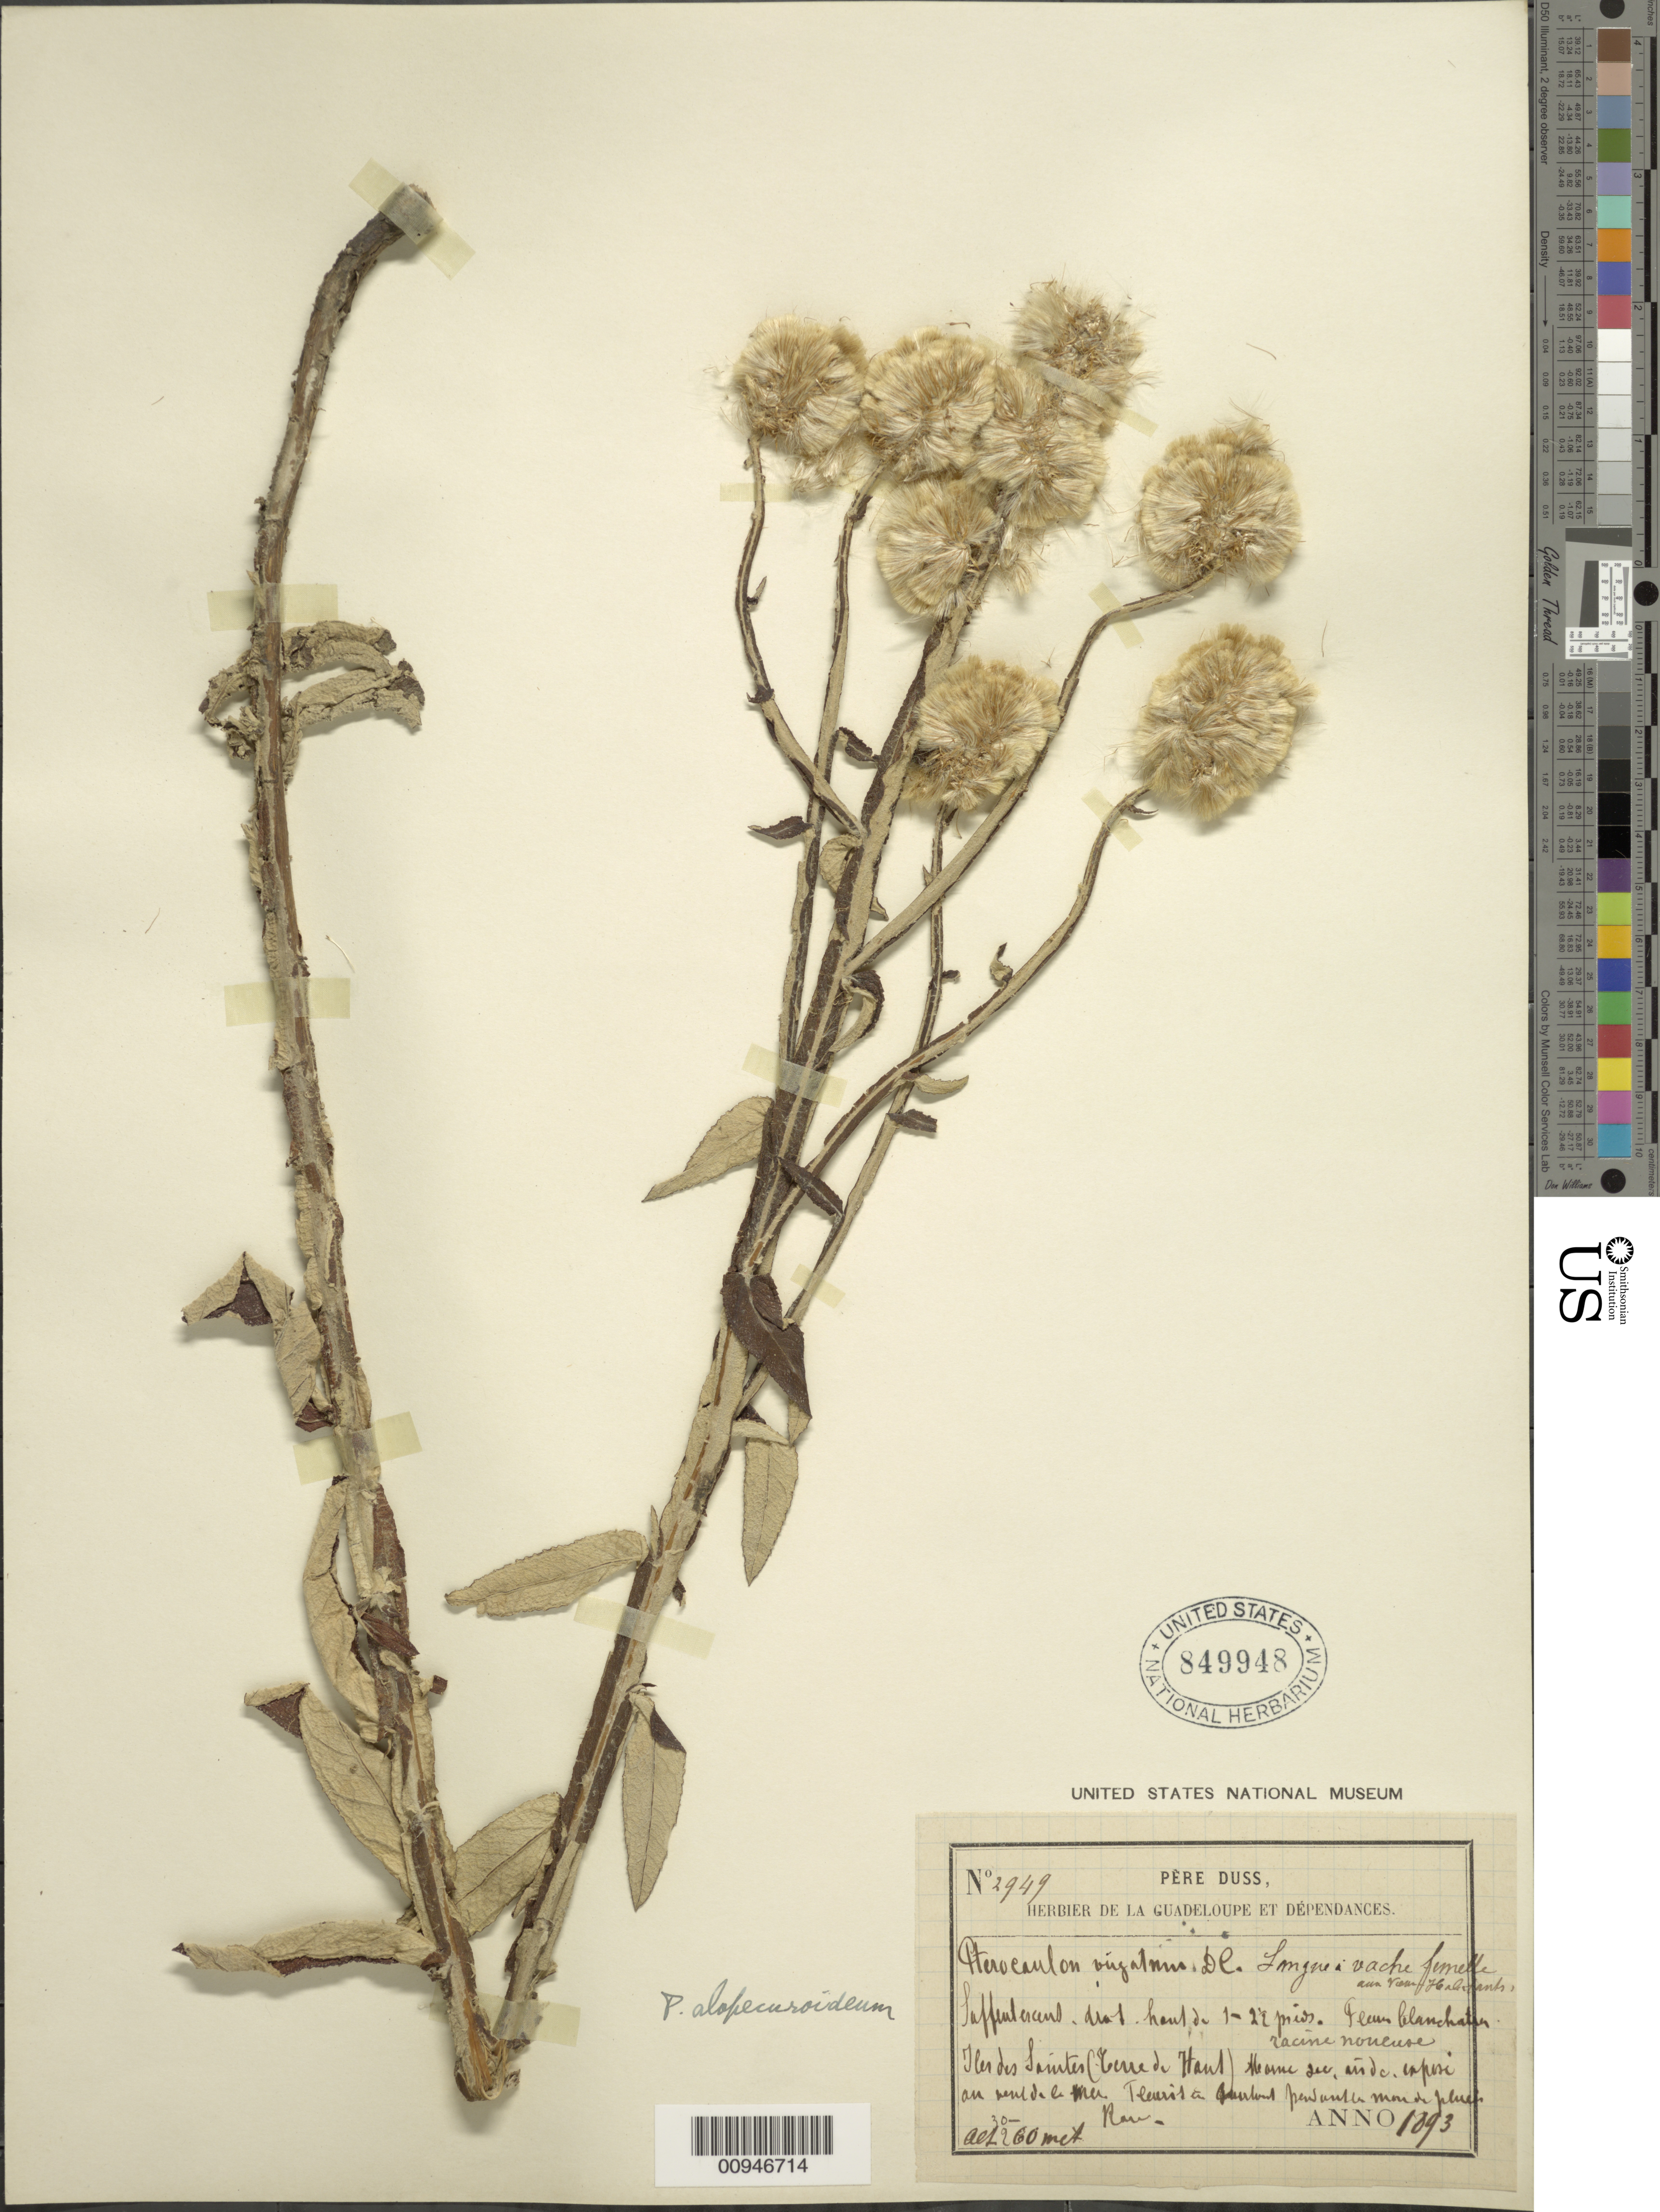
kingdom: Plantae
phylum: Tracheophyta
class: Magnoliopsida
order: Asterales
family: Asteraceae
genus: Pterocaulon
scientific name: Pterocaulon alopecuroides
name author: (Lam.) DC.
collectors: Père Duss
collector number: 2949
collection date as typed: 1893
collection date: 1893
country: Guadeloupe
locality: Isles Saintes (Terre de Haut)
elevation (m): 260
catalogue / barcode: US 849948